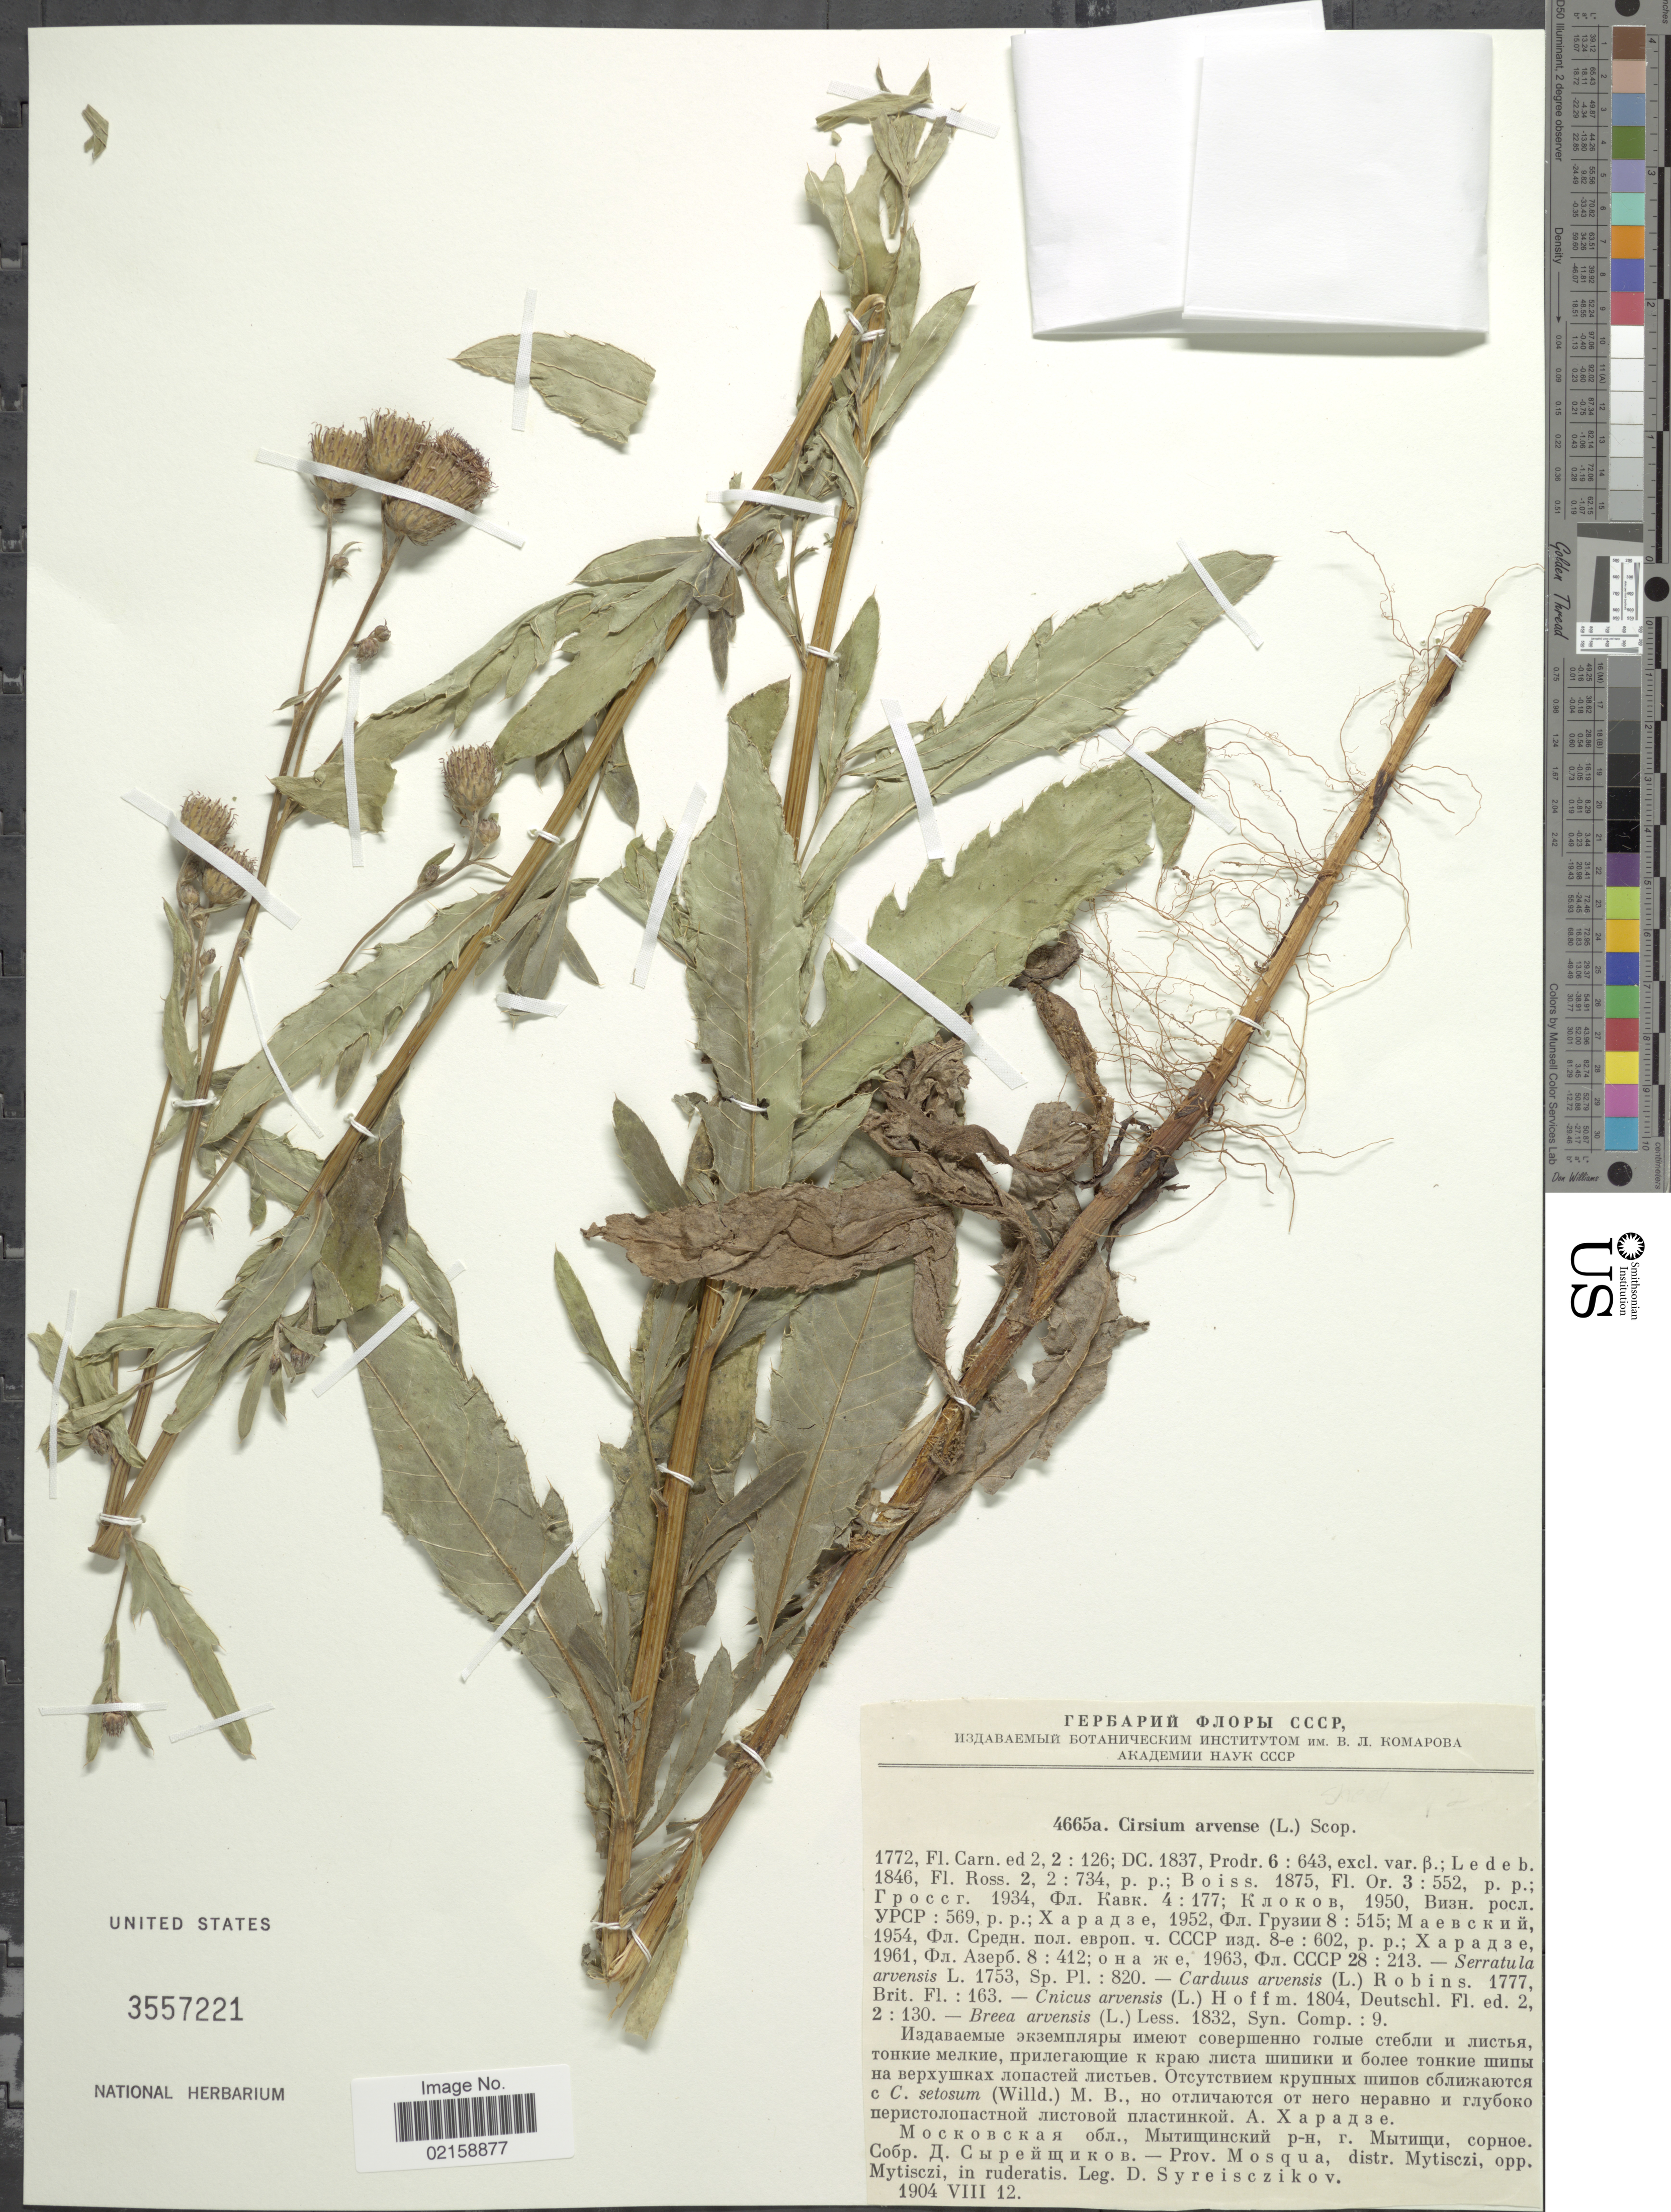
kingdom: Plantae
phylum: Tracheophyta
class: Magnoliopsida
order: Asterales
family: Asteraceae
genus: Cirsium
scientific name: Cirsium arvense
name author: (L.) Scop.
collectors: D. Syreisczikov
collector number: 4665a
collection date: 1904-08-12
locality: Prov.Mosqua, distr. Mytisczi, opp. Mytisczi, in ruderatis.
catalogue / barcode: US 3557221